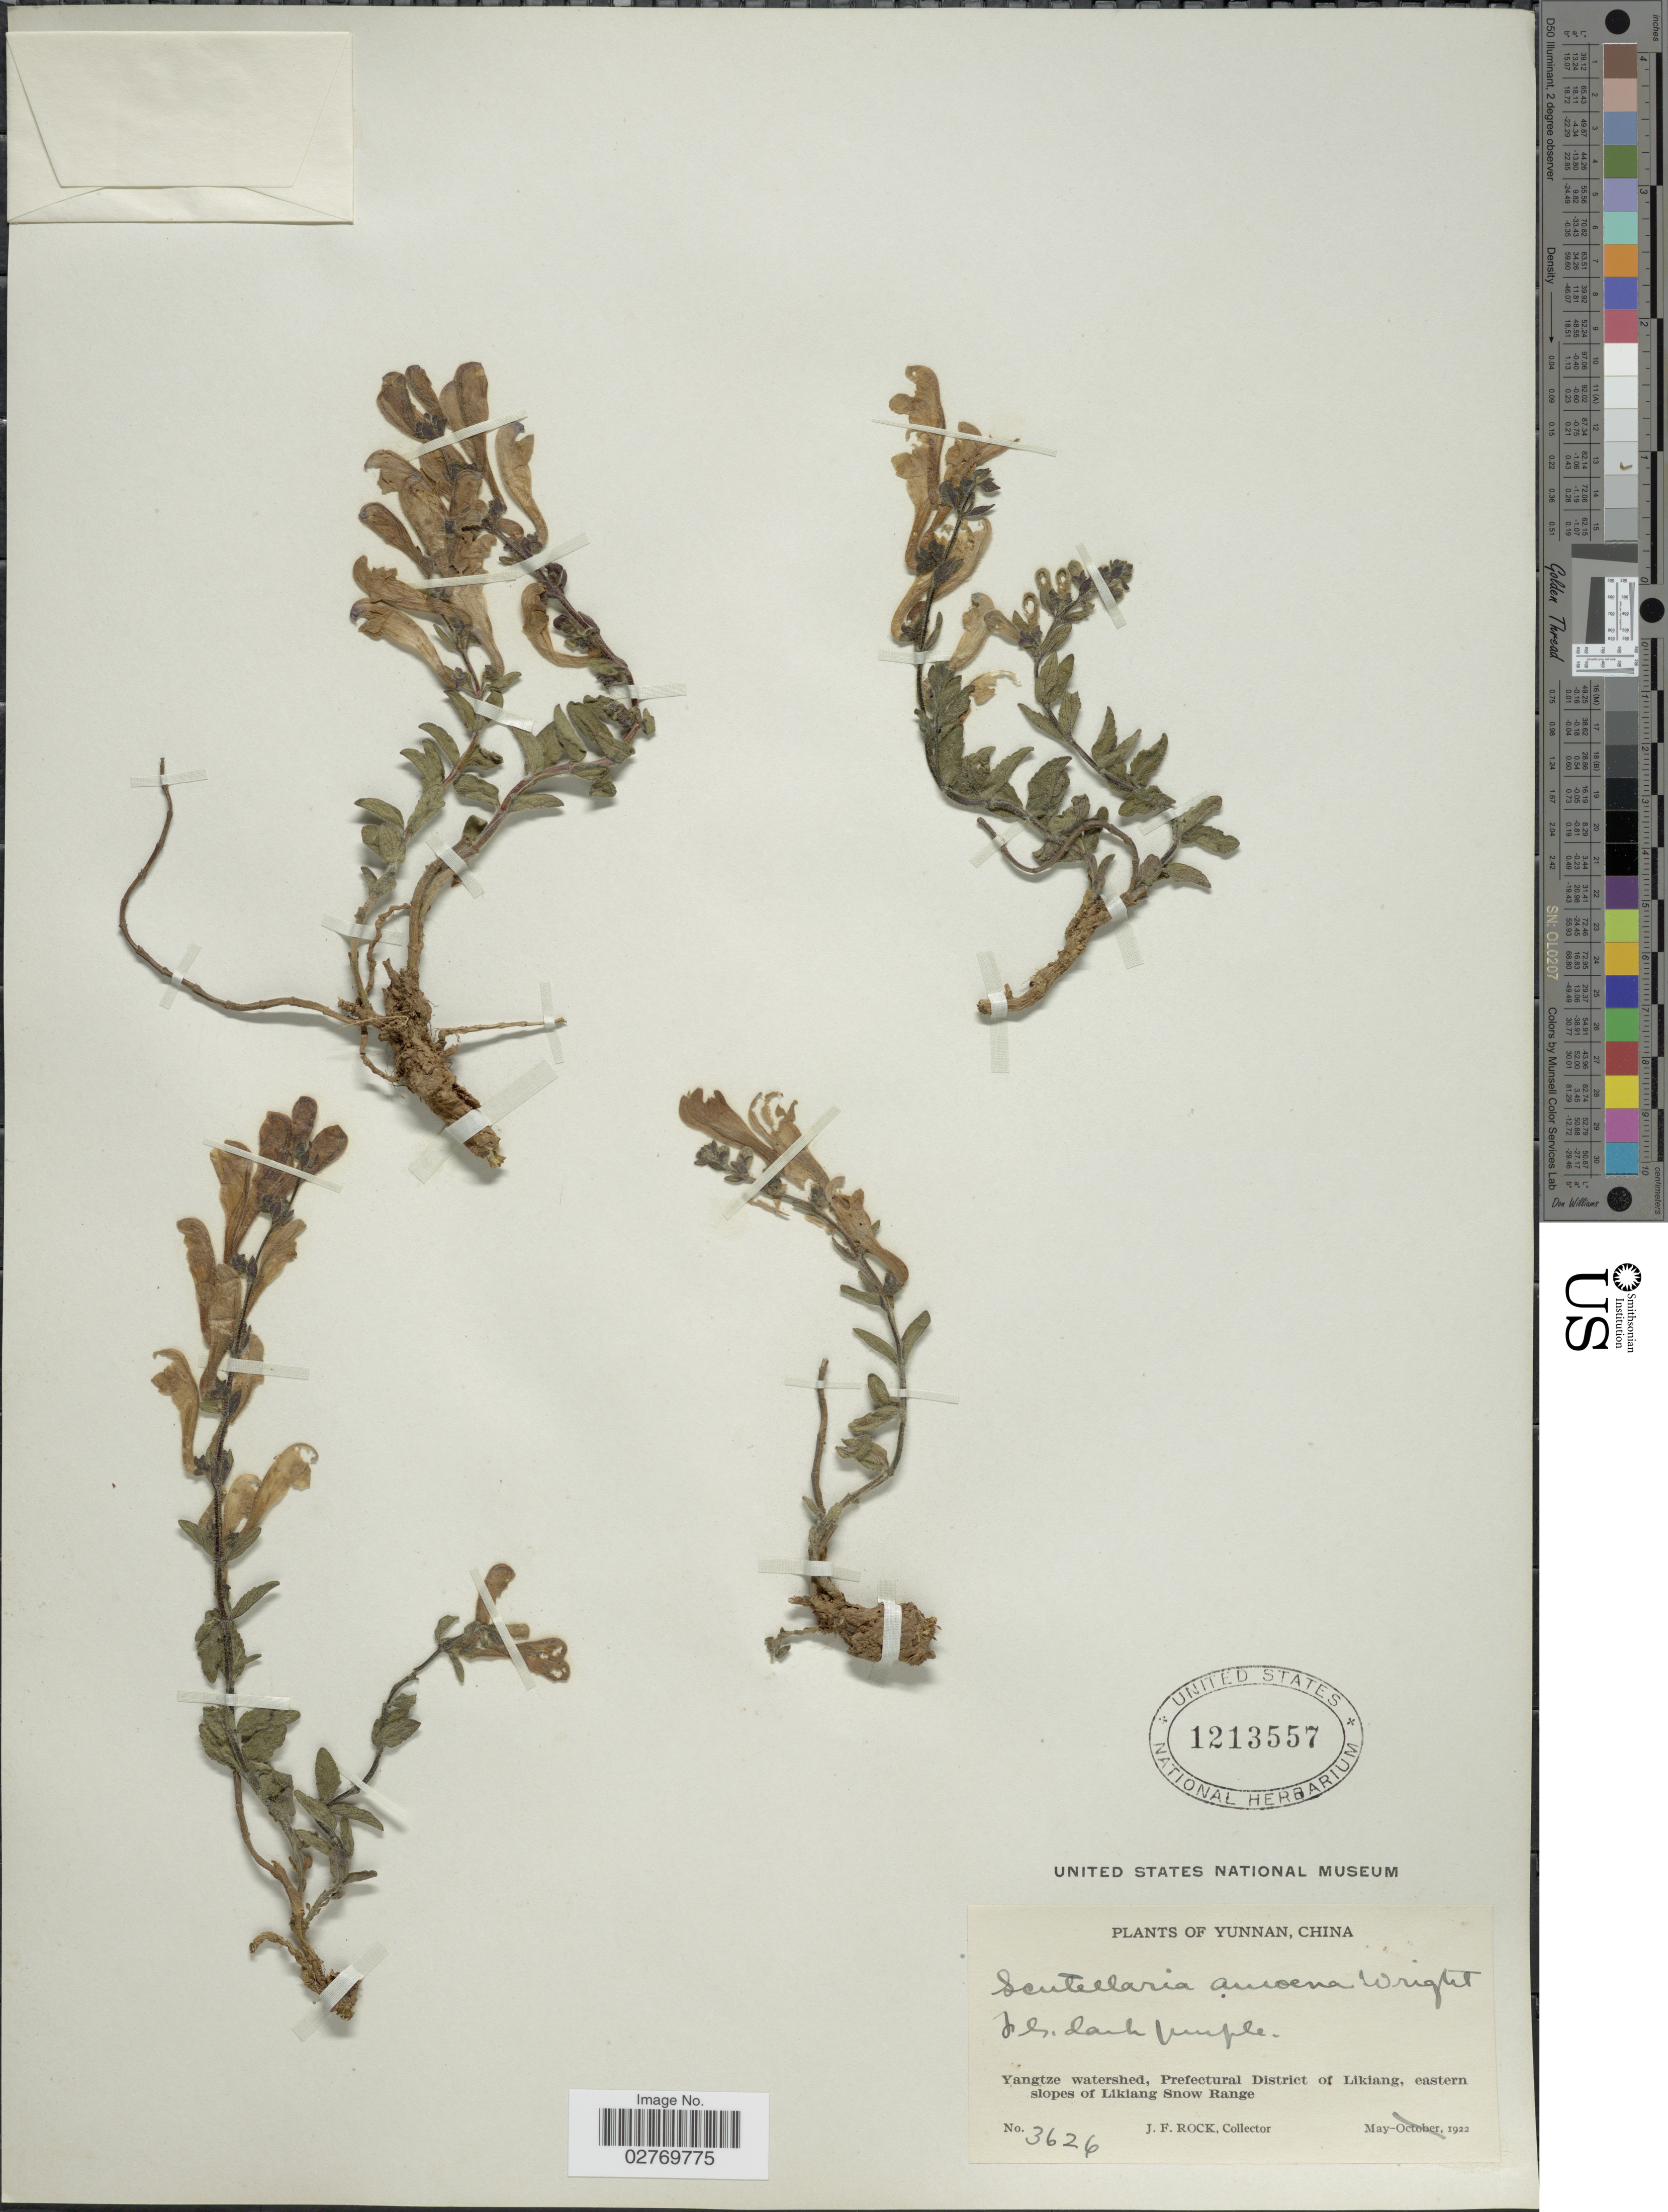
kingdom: Plantae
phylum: Tracheophyta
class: Magnoliopsida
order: Lamiales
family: Lamiaceae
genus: Scutellaria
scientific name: Scutellaria amoena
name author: C.H. Wright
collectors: J. Rock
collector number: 3626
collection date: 1922-05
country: China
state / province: Yunnan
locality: Yangtze watershed, Prefectural District of Likiang, eastern slopes of Likiang Snow Range.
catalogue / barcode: US 1213557